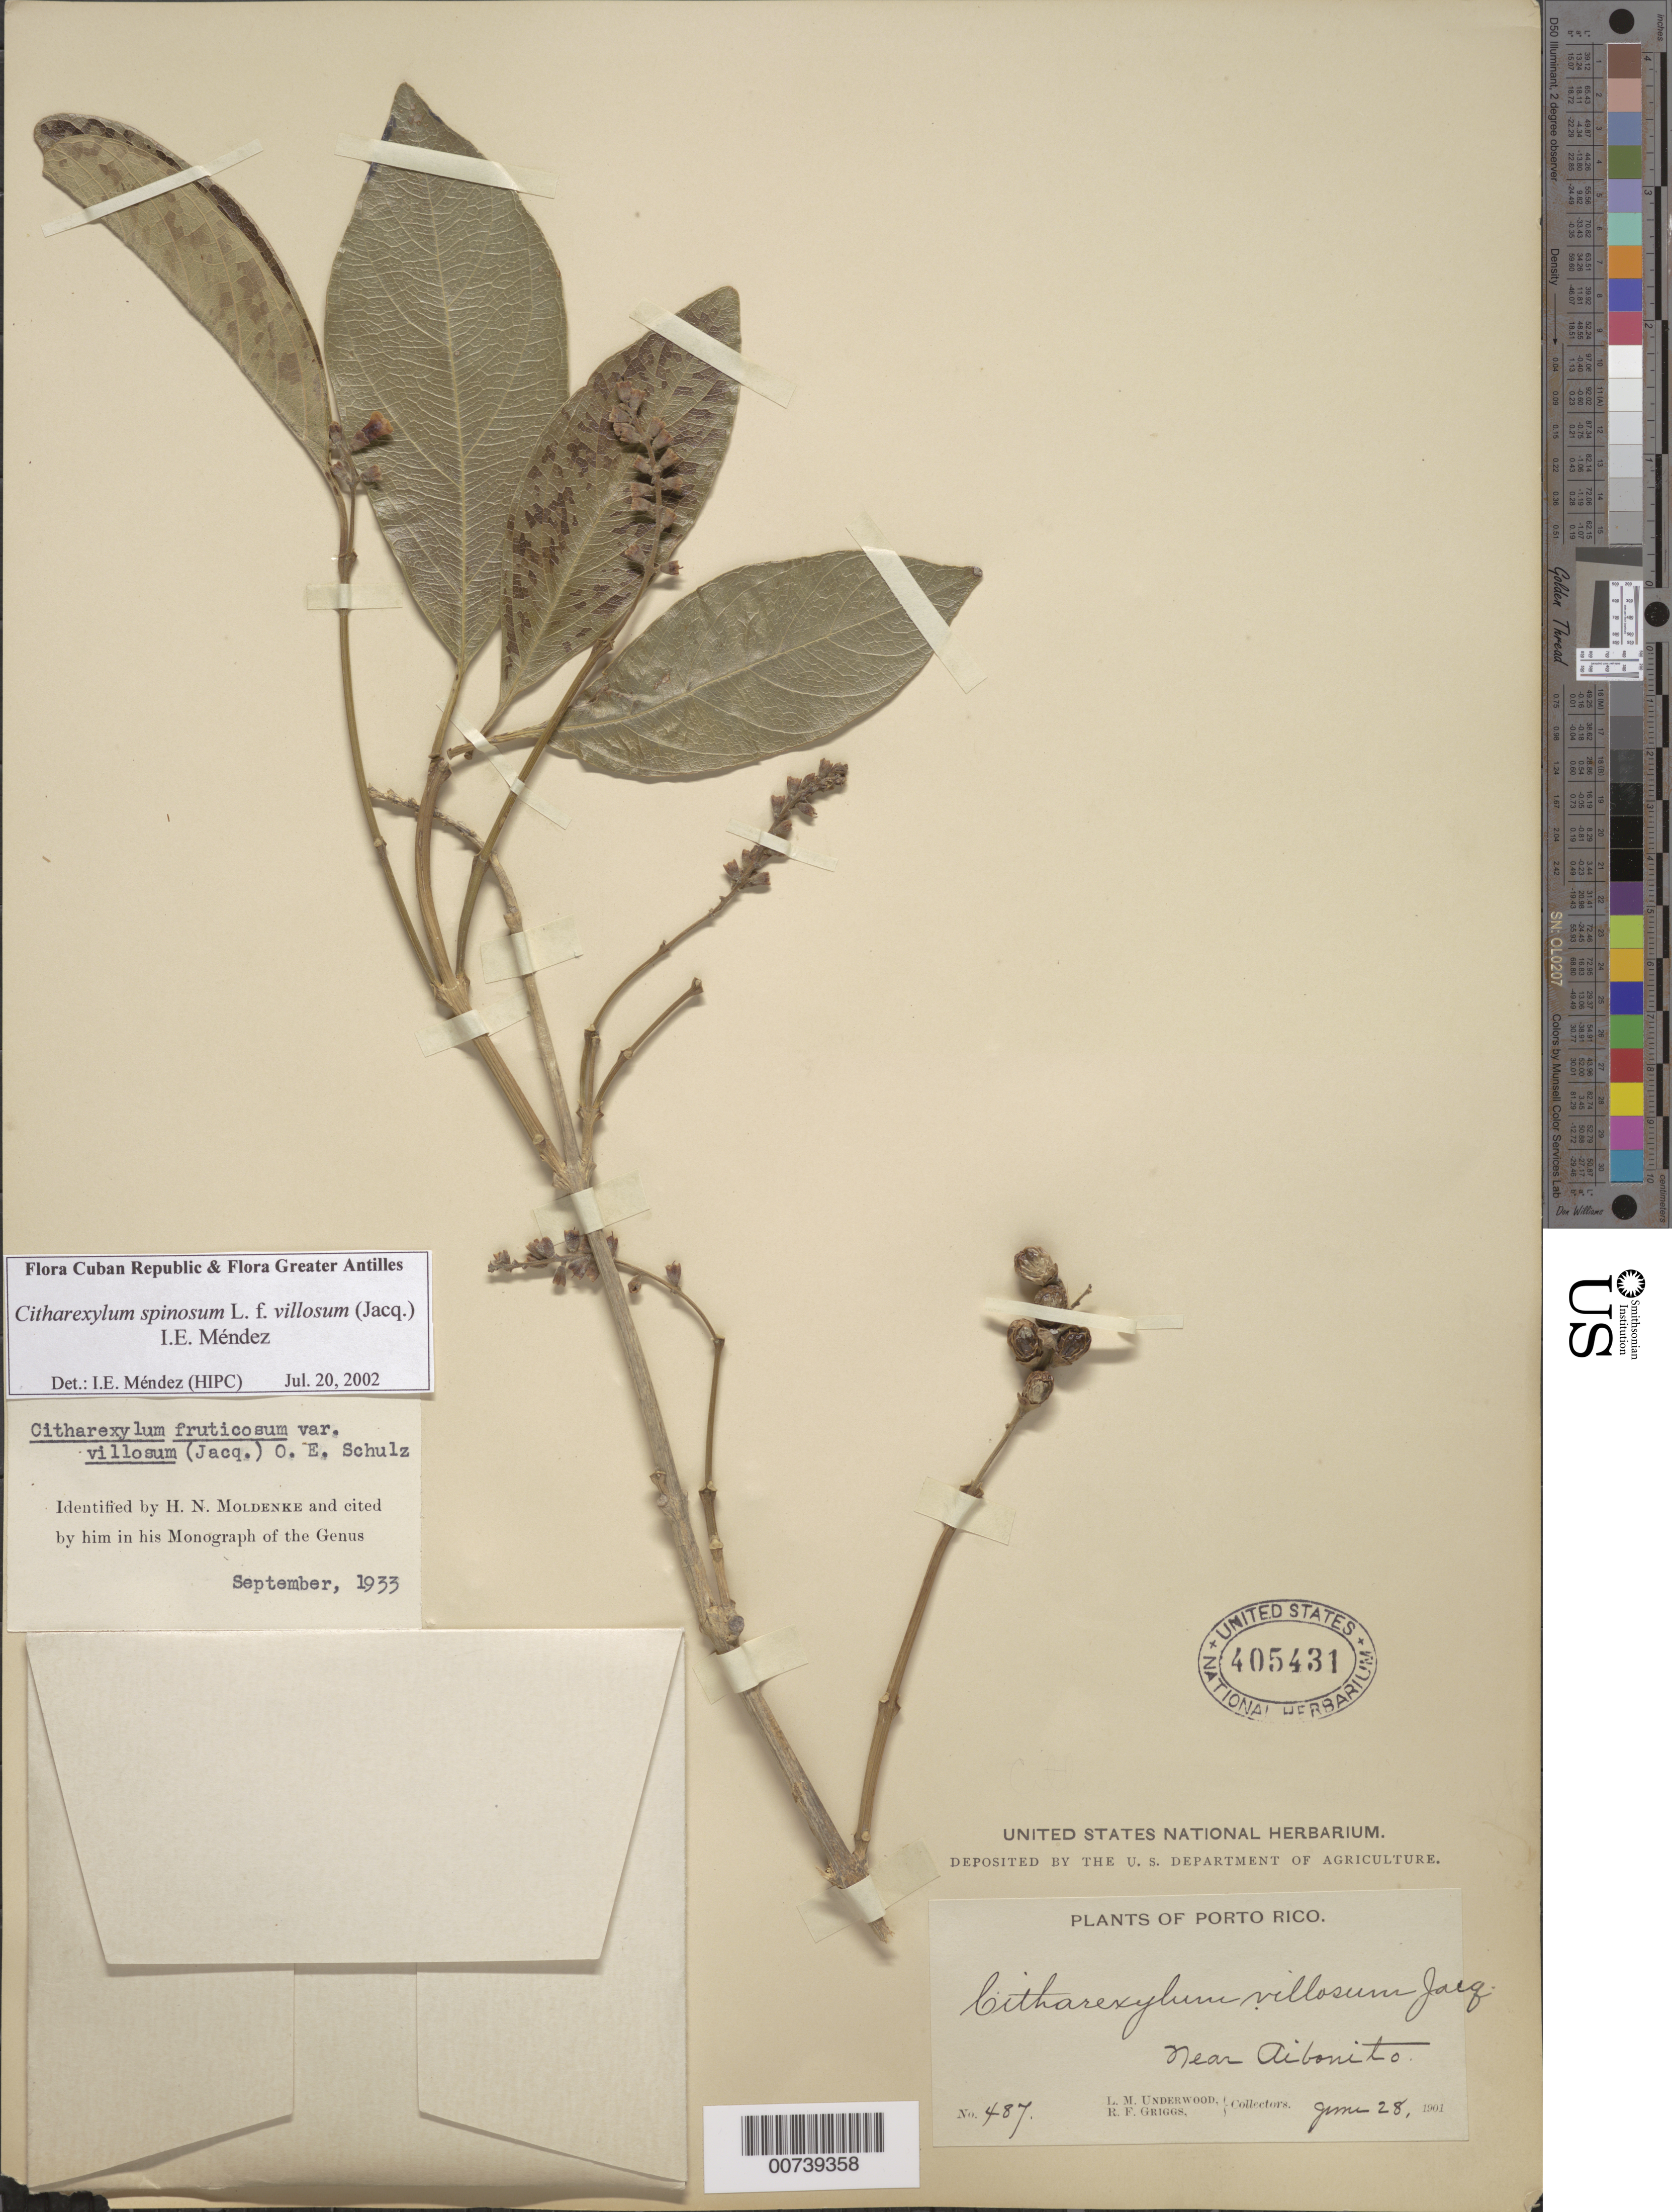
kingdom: Plantae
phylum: Tracheophyta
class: Magnoliopsida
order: Lamiales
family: Verbenaceae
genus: Citharexylum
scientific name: Citharexylum spinosum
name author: L.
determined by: Méndez, Isidro E., (HIPC)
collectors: L. M. Underwood & R. F. Griggs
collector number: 487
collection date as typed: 28 Jun 1901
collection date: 1901-06-28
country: Puerto Rico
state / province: Abonito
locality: Near Aibonito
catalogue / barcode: US 405431